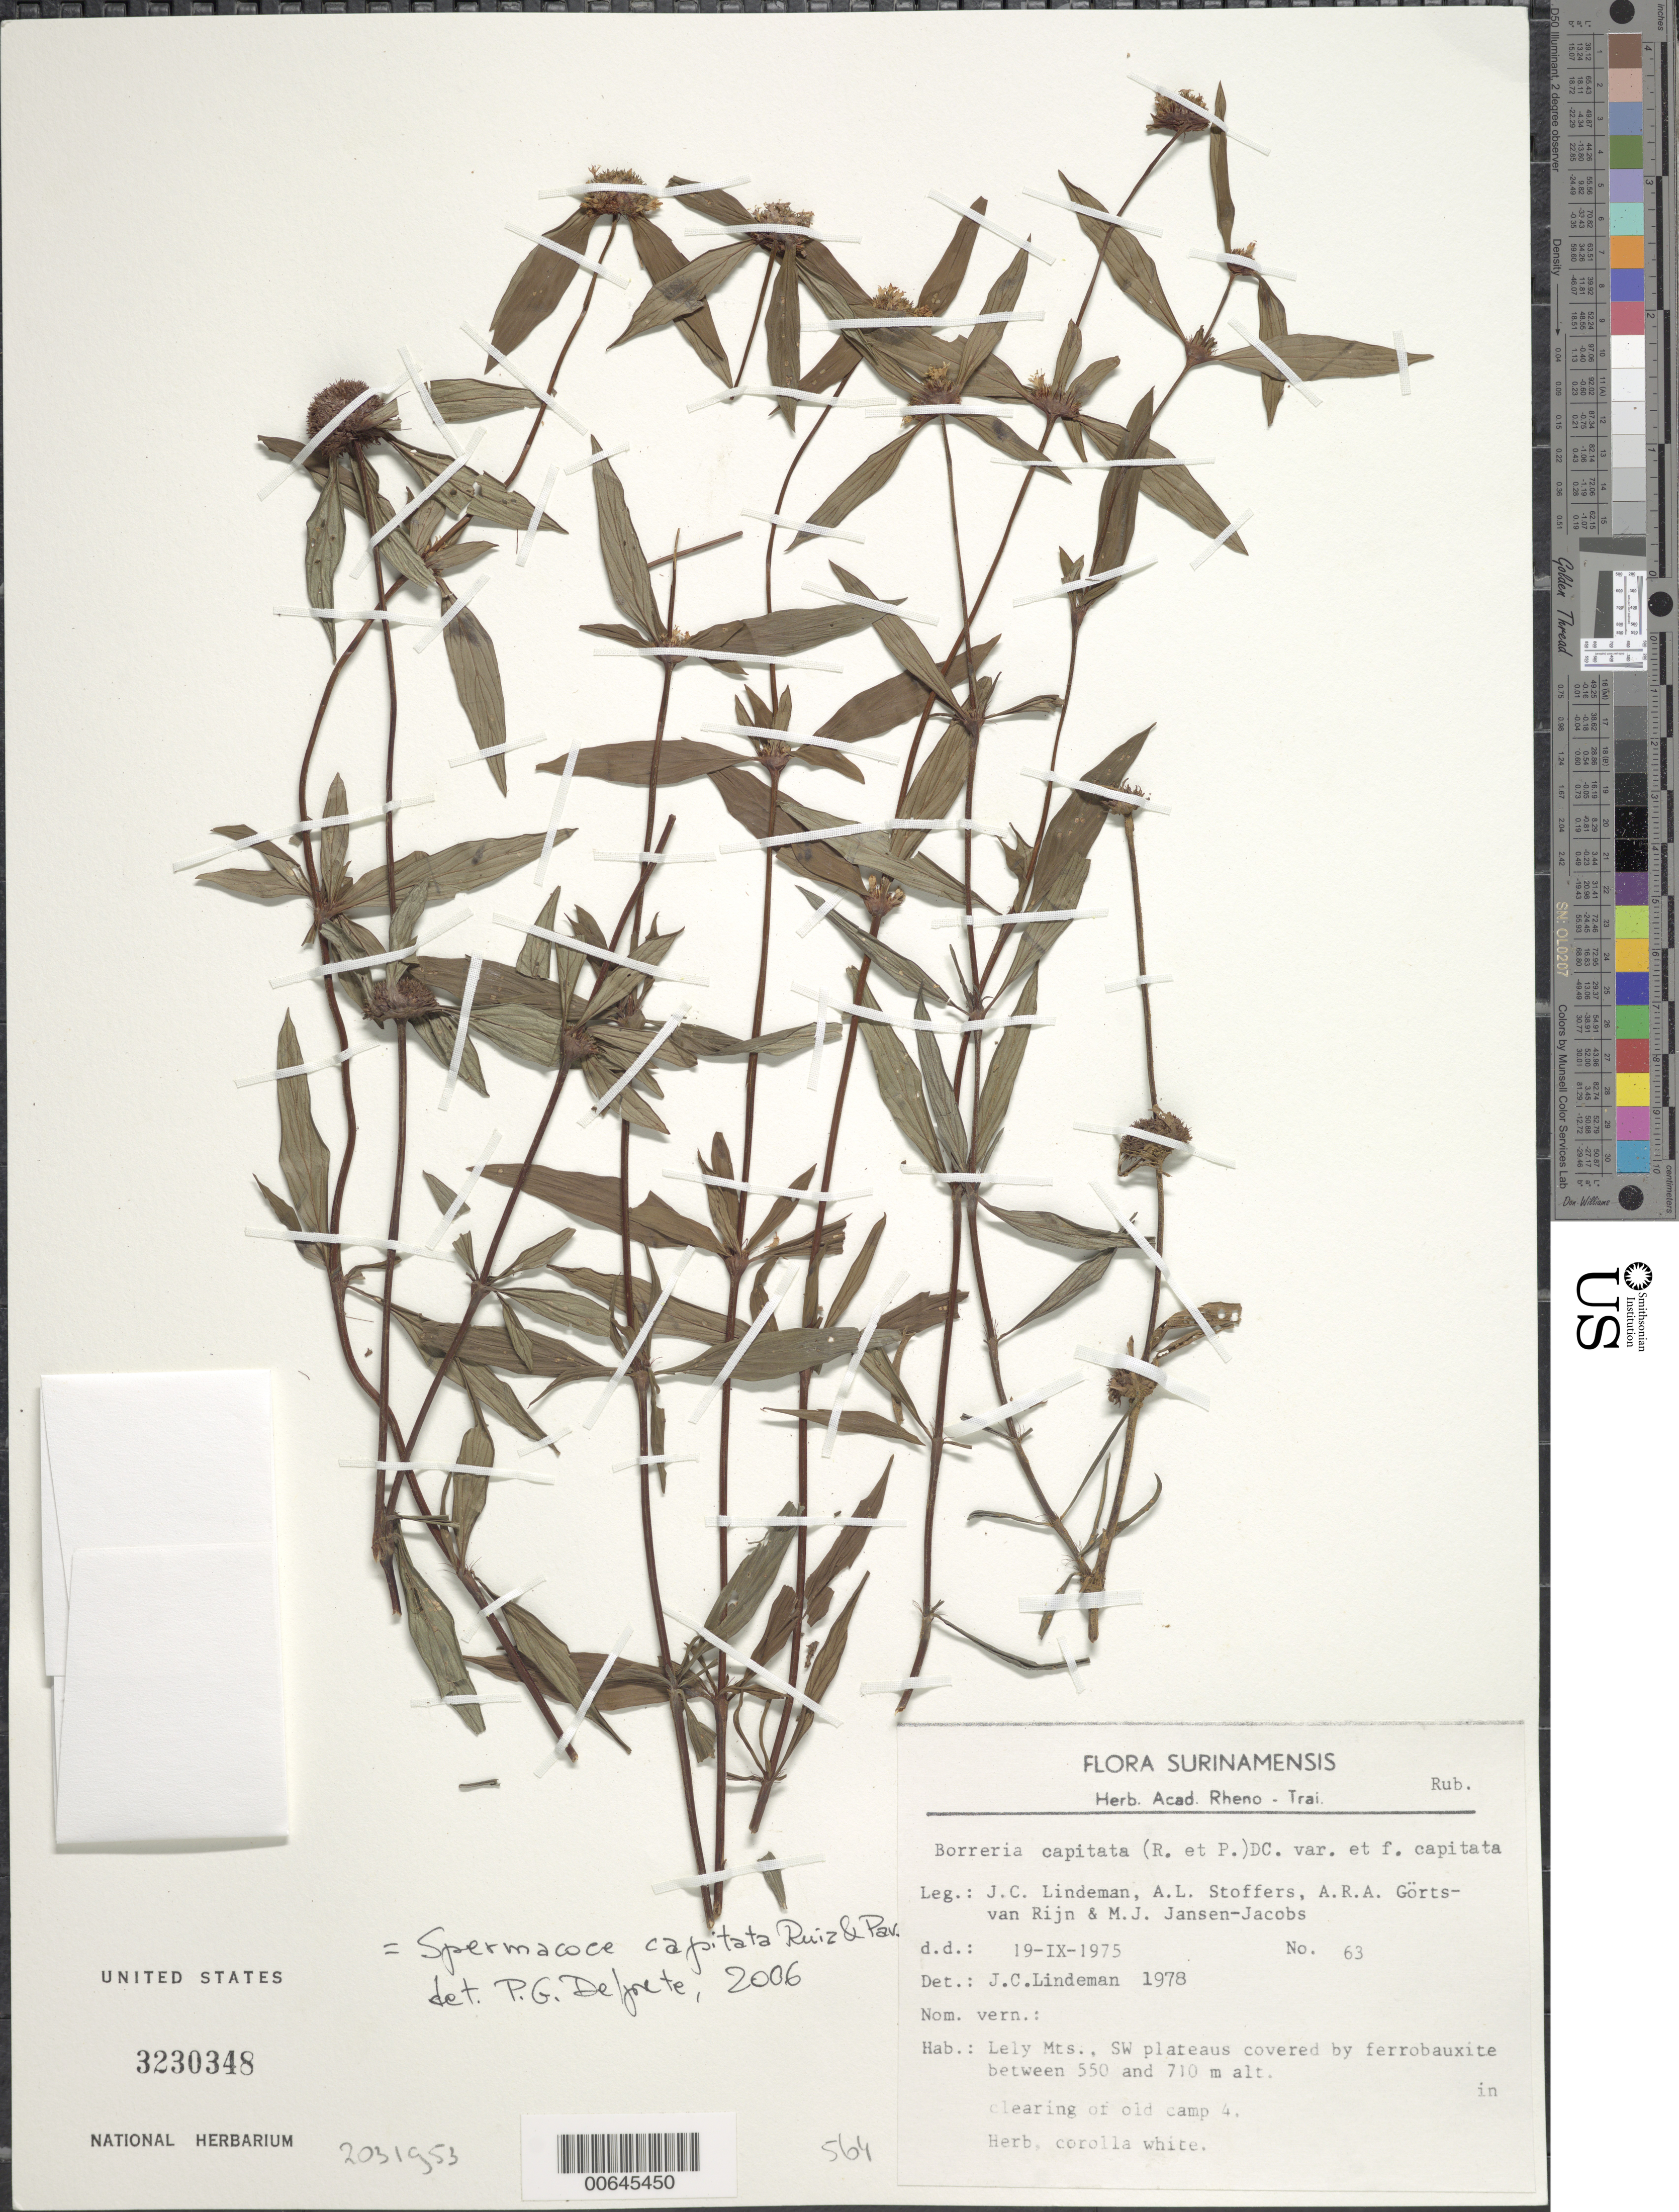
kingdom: Plantae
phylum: Tracheophyta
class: Magnoliopsida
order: Gentianales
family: Rubiaceae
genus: Spermacoce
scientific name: Spermacoce capitata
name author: Ruiz & Pav.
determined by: Delprete, P. G., Herb. de Guyane Cay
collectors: J. C. Lindeman, A. Stoffers, A. .R. A. Görts-van Rijn & M. J. Jansen-Jacobs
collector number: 75 63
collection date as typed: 19-Sep-75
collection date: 1975-09-19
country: Suriname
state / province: Marowijne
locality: Lely Mts., SW plateaus; clearing of old camp 4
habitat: Ferrobauxite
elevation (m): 550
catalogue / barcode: US 3230348